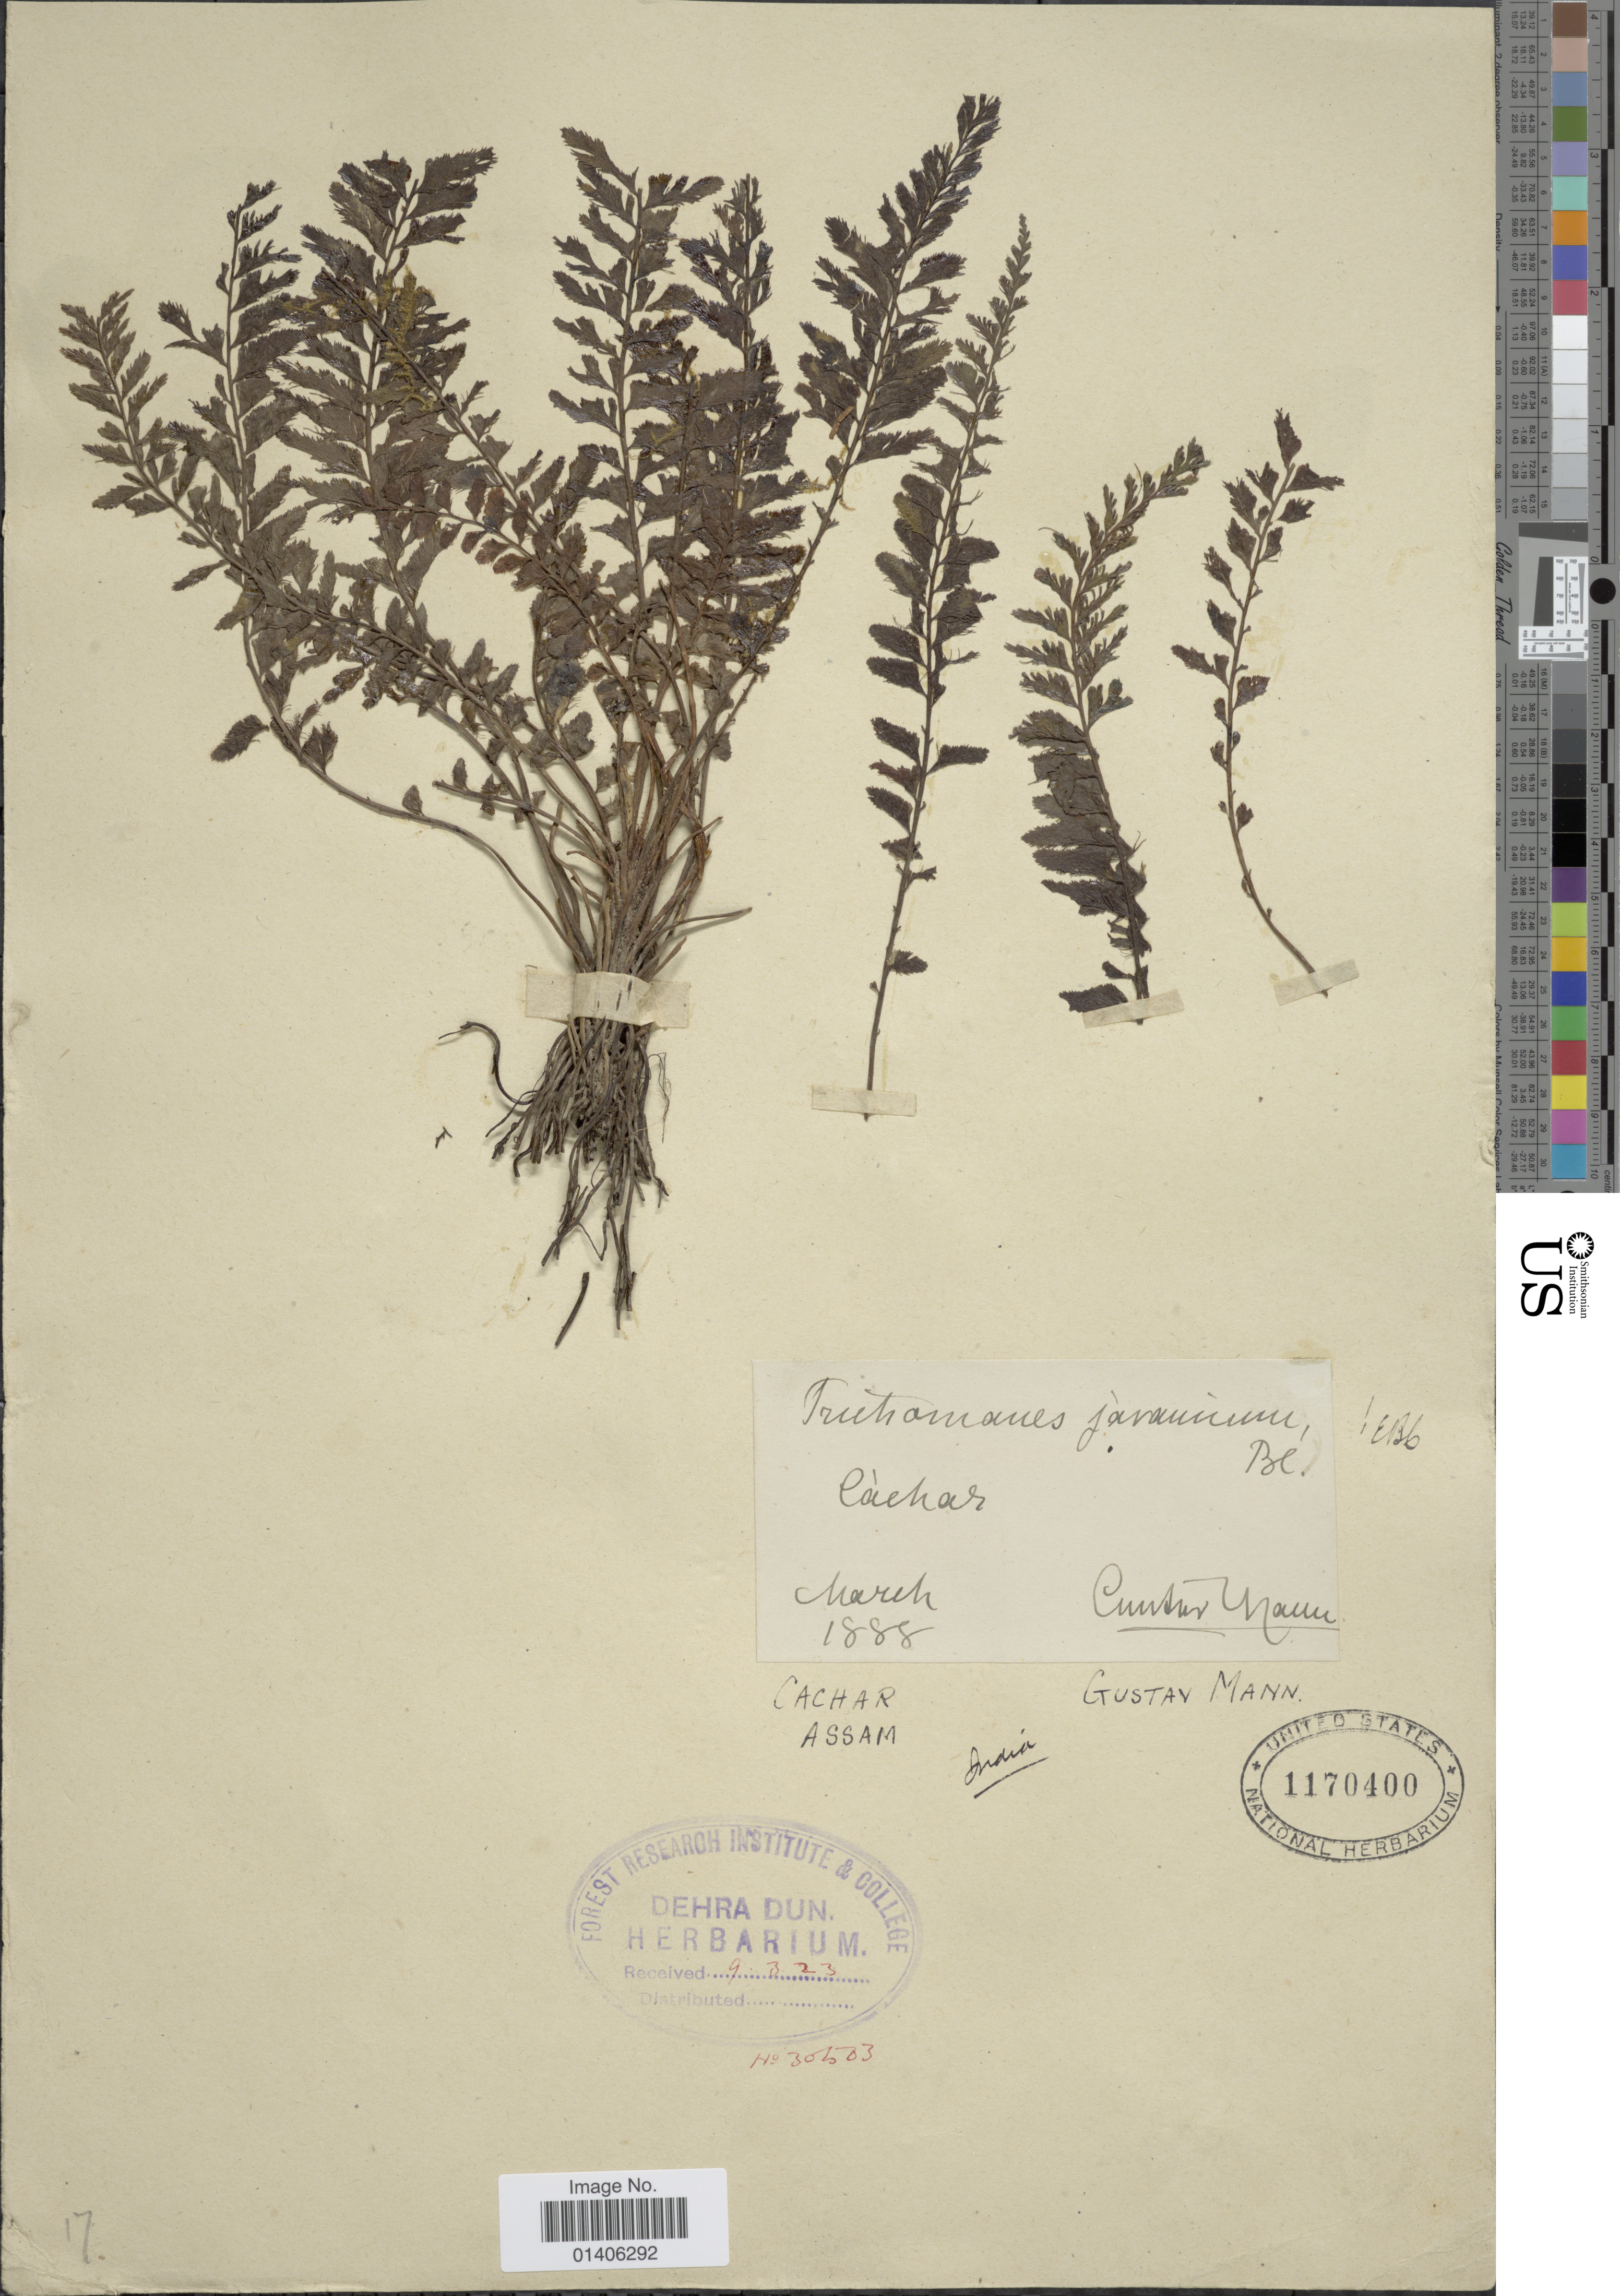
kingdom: Plantae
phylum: Tracheophyta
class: Polypodiopsida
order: Hymenophyllales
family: Hymenophyllaceae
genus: Cephalomanes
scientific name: Cephalomanes javanicum var. javanicum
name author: C. Presl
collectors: G. Mann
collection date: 1888-03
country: India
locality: Cachar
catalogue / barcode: US 1170400